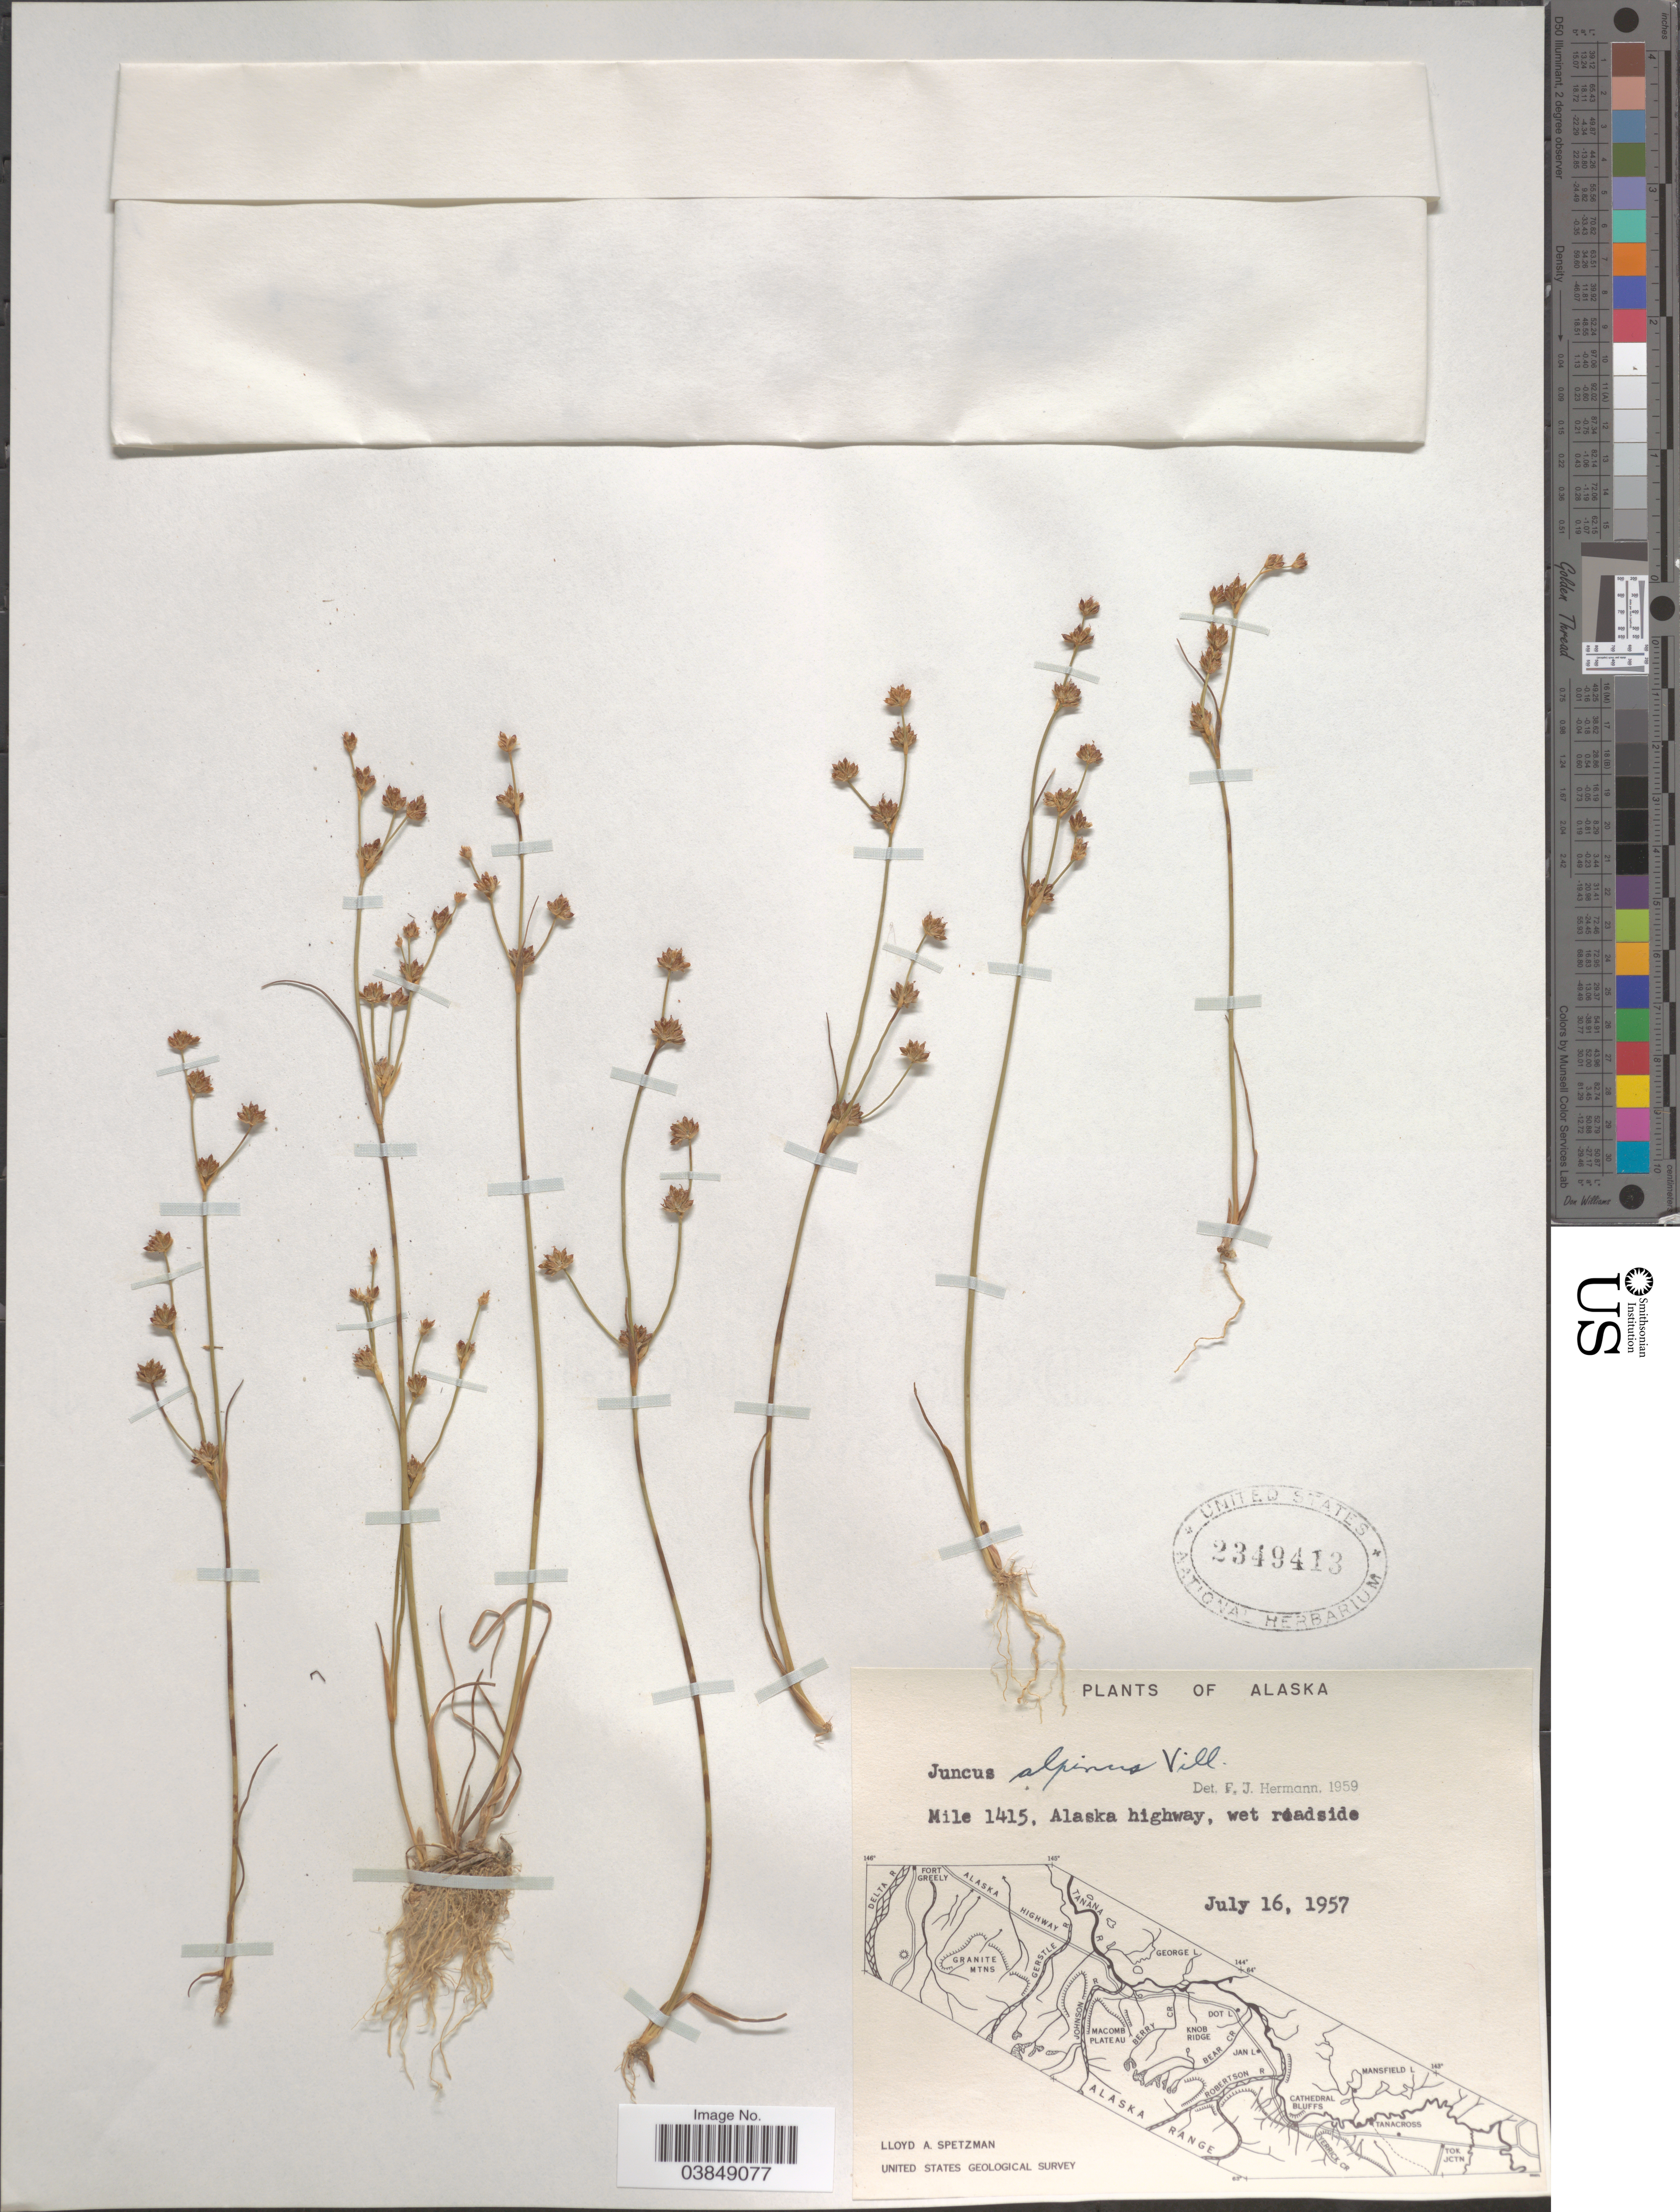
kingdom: Plantae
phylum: Tracheophyta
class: Liliopsida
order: Poales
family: Juncaceae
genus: Juncus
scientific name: Juncus alpinus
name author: Vill.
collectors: L. Spetzman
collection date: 1957-07-16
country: United States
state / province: Alaska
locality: Mile 1415, Alaska highway, wet roadside.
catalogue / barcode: US 2349413